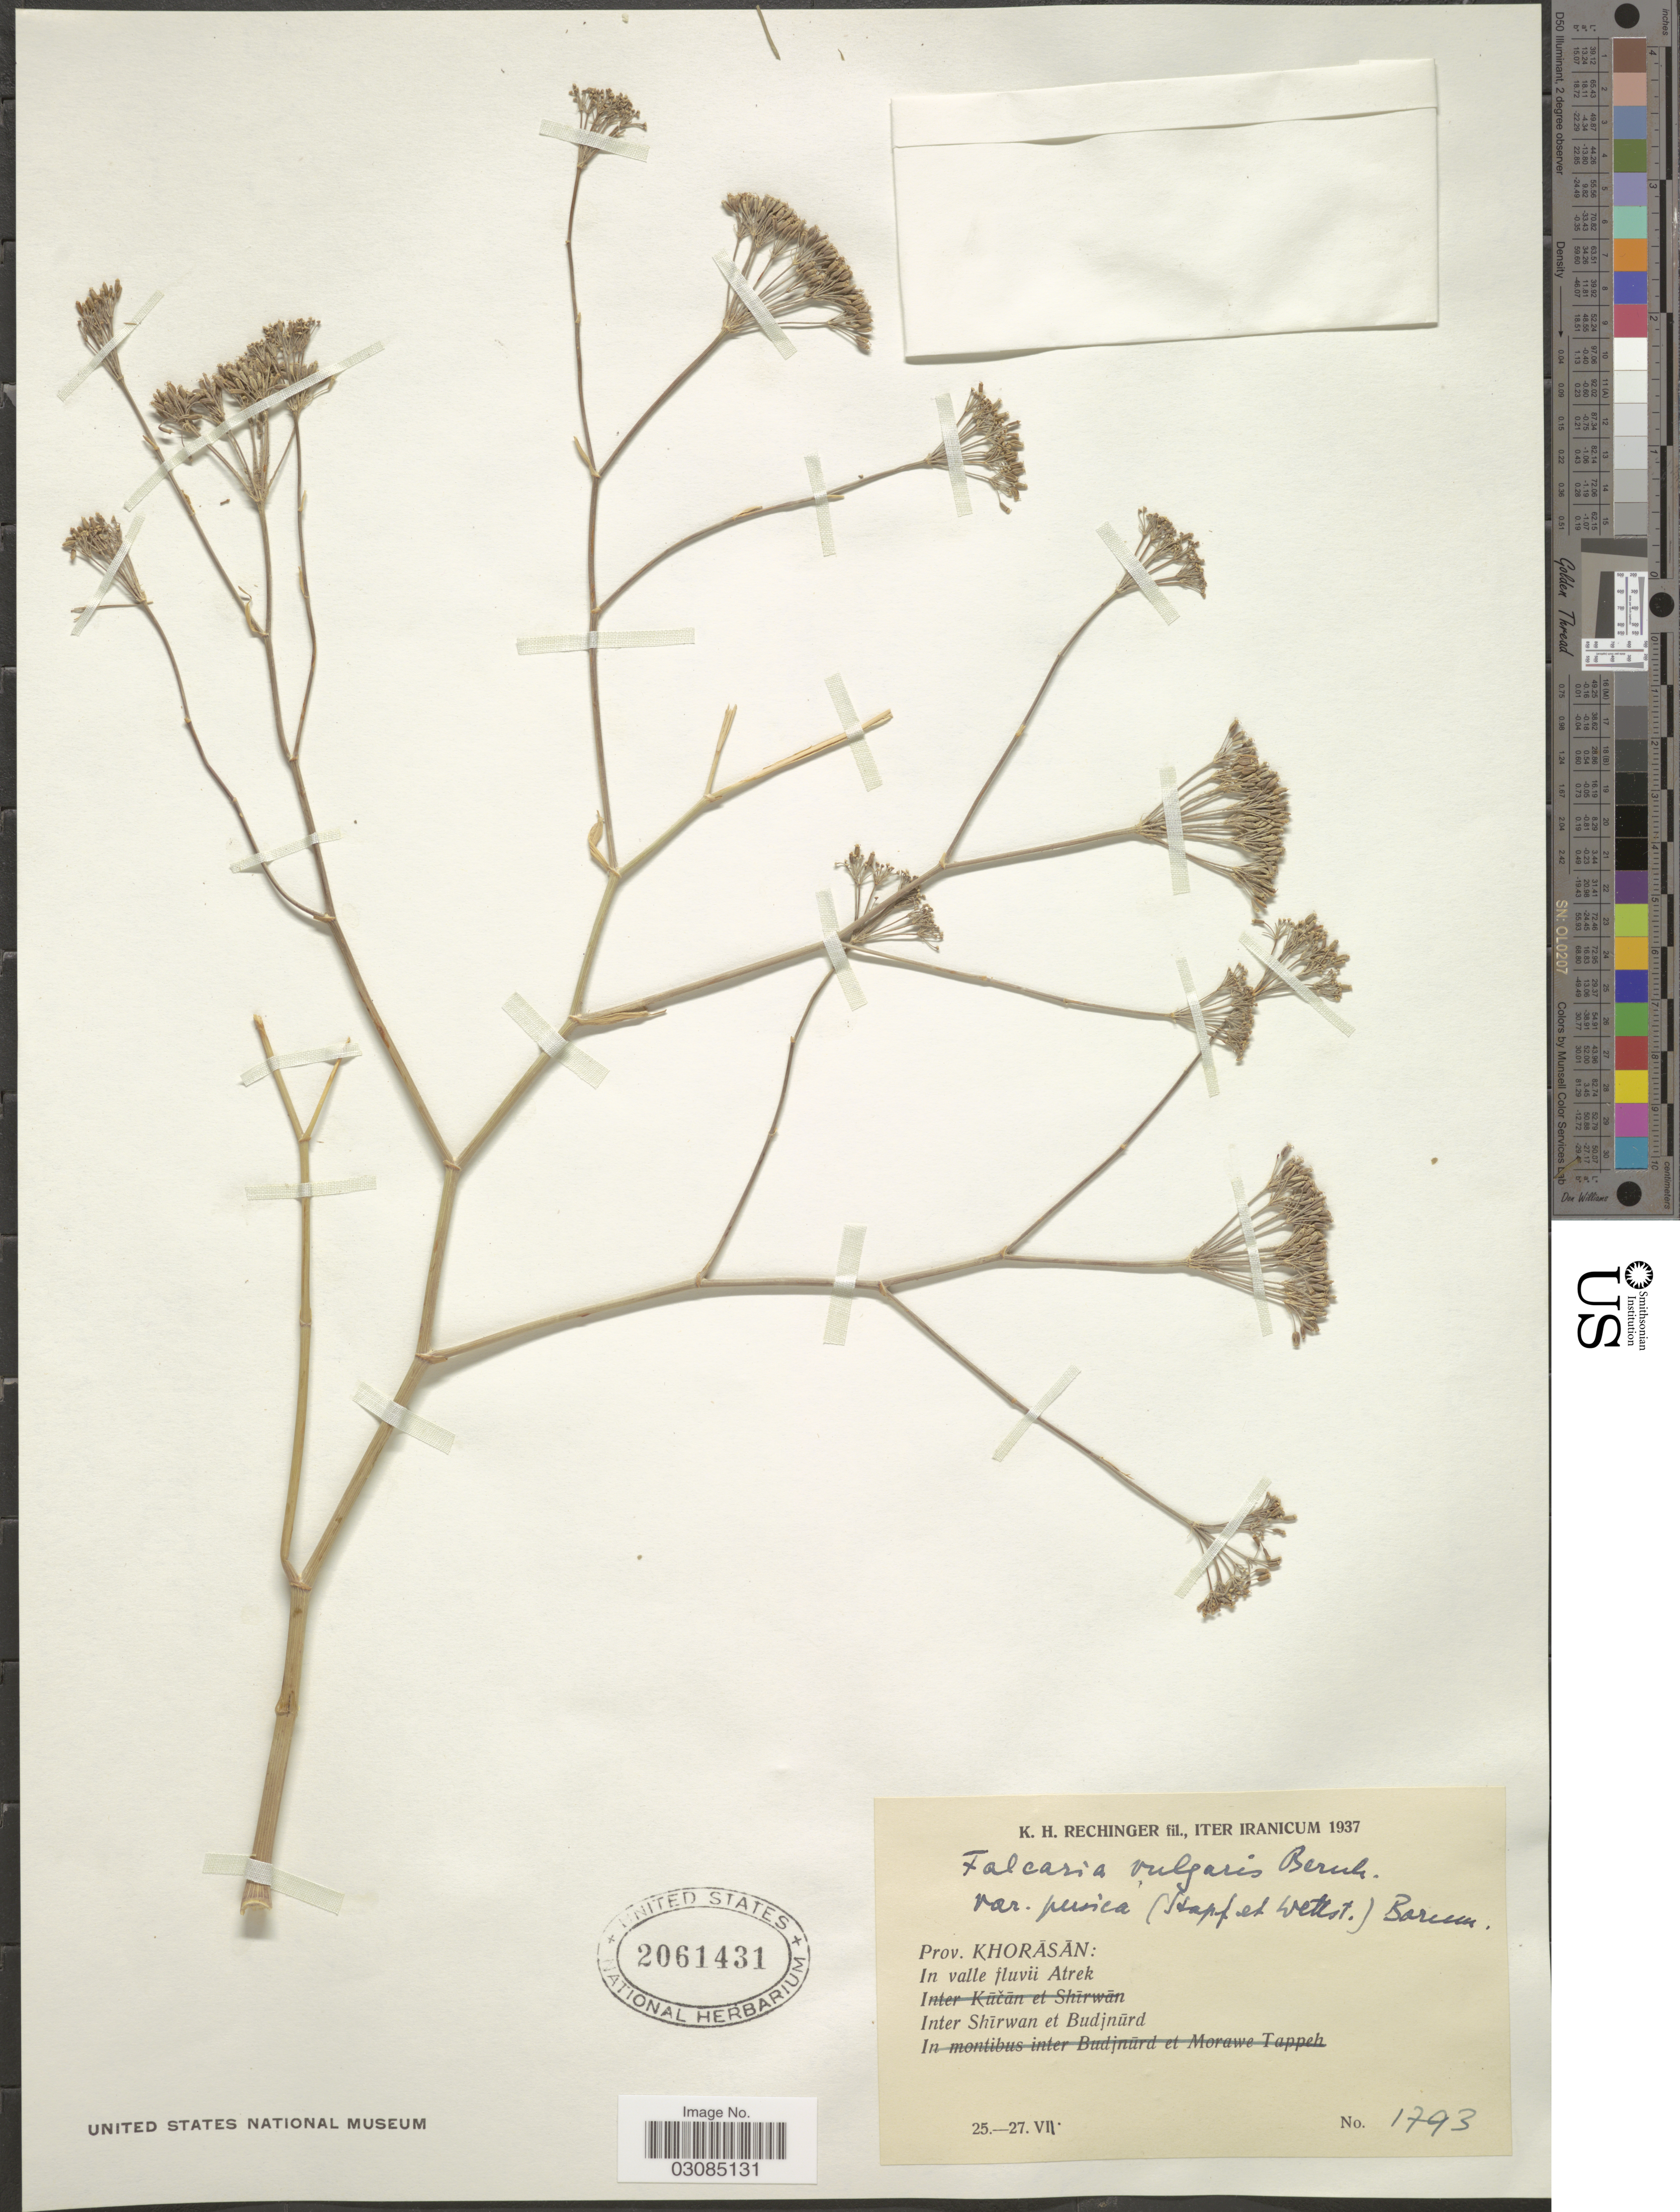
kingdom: Plantae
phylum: Tracheophyta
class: Magnoliopsida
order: Apiales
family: Apiaceae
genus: Falcaria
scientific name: Falcaria vulgaris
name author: Bernh.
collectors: K. H. Rechinger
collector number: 1793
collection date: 1937-07-25/1937-07-27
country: Iran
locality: Khorasan: In valle fluvii Atrek. Inter Shïrwan et Budjnūrd.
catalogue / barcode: US 2061431